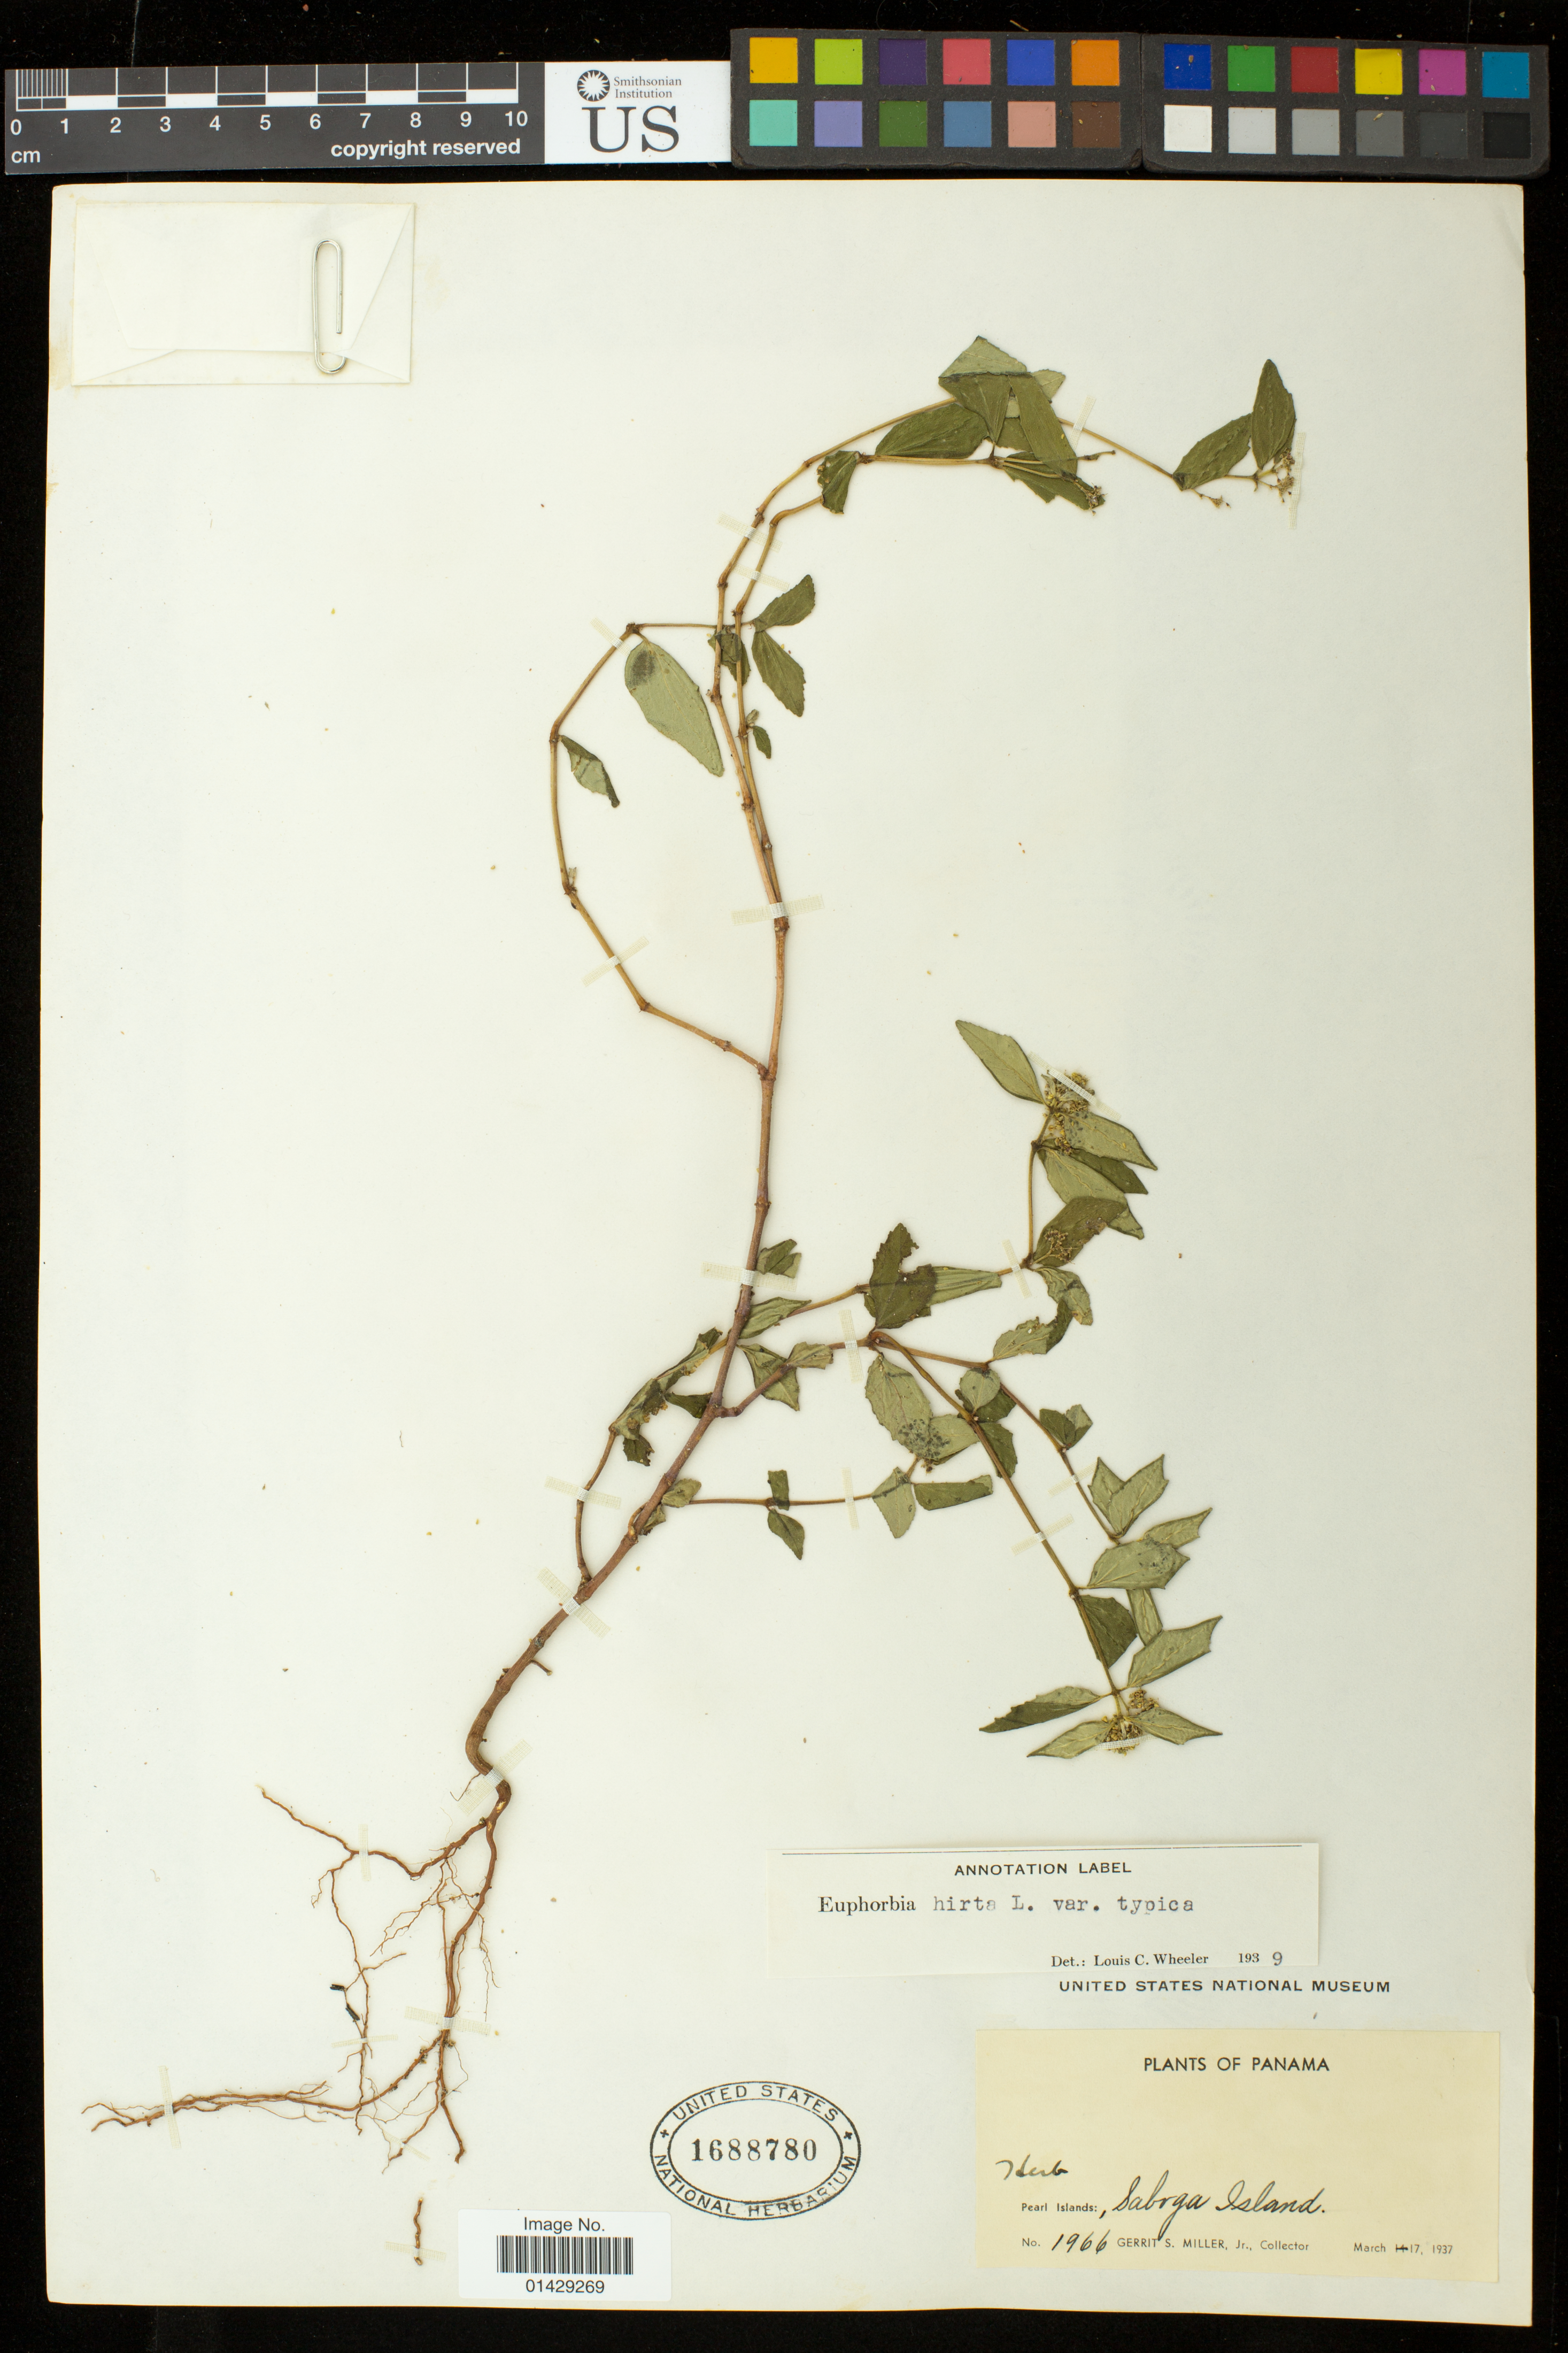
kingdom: Plantae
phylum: Tracheophyta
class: Magnoliopsida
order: Malpighiales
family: Euphorbiaceae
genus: Euphorbia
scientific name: Euphorbia hirta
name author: L.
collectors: G. S. Miller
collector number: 1966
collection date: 1937-03-17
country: Panama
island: Saboga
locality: Pearl Islands: Saboga Island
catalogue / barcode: US 1688780